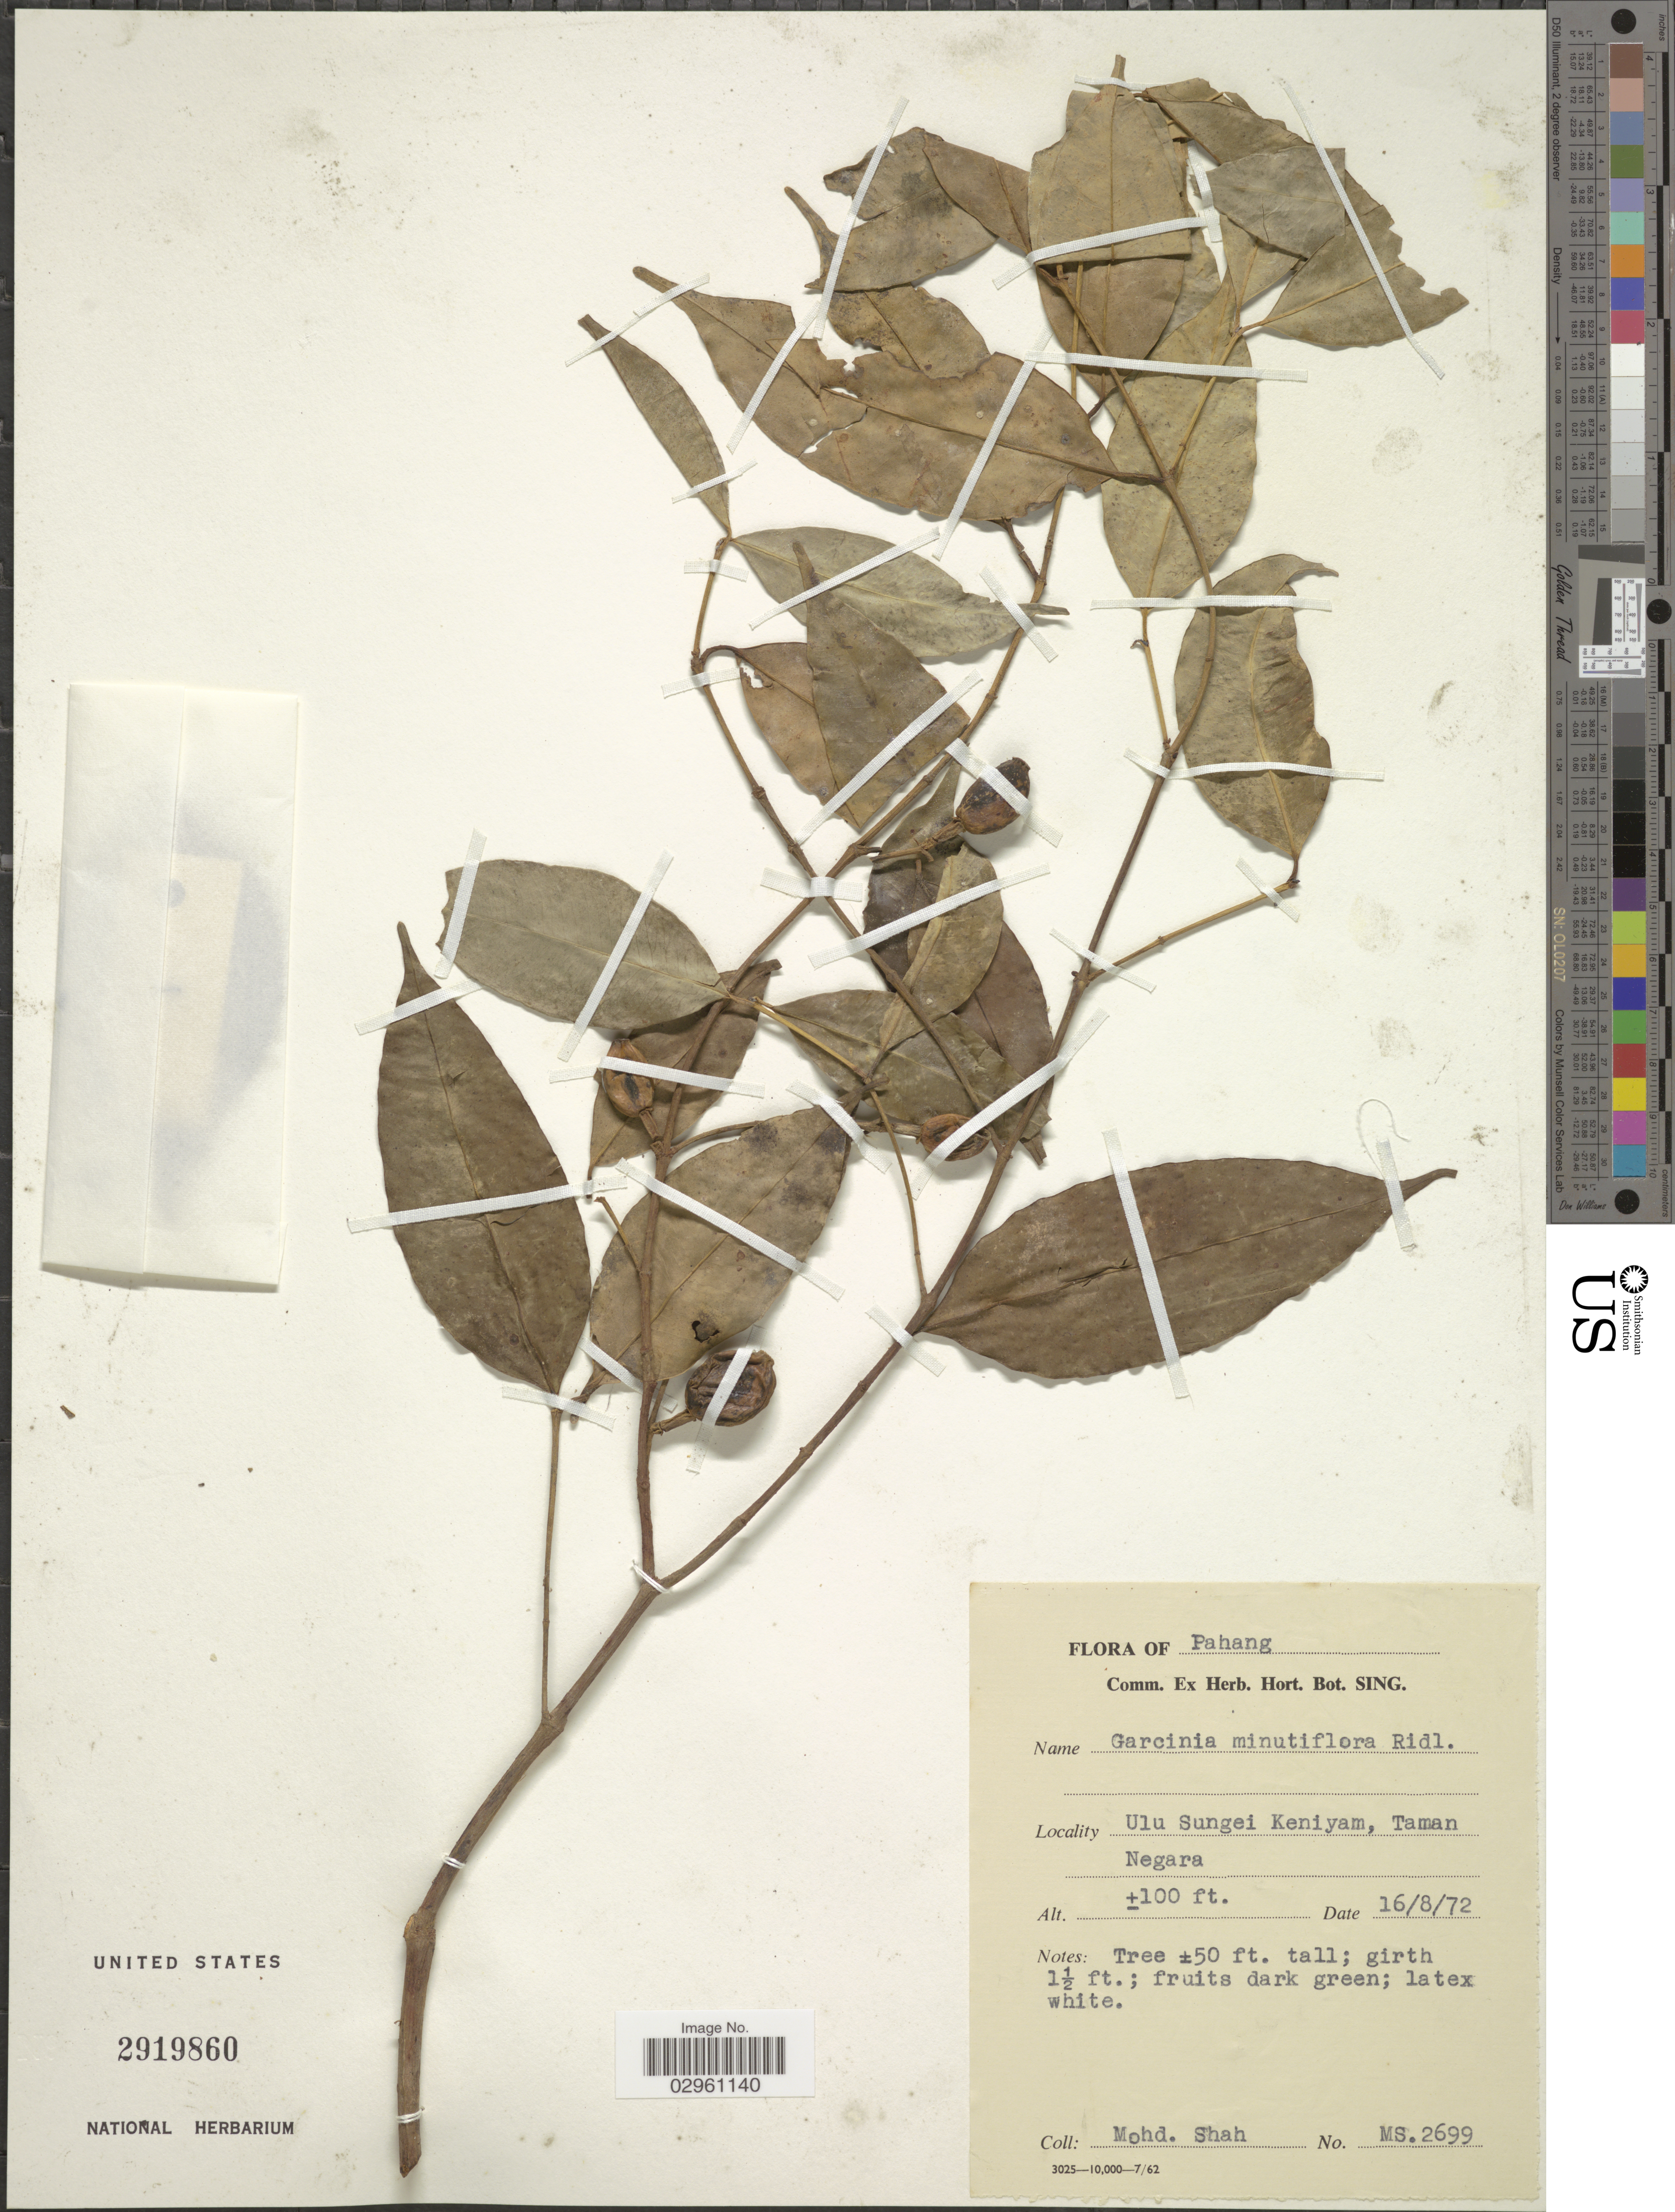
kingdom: Plantae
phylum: Tracheophyta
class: Magnoliopsida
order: Malpighiales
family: Clusiaceae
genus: Garcinia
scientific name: Garcinia minutiflora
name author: Ridl.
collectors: M. Shah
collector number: MS2699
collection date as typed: Transcribed d/m/y: 16/8/72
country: Malaysia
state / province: Pahang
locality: Ulu Sungei Keniyam, Taman Negara.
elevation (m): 30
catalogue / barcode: US 2919860